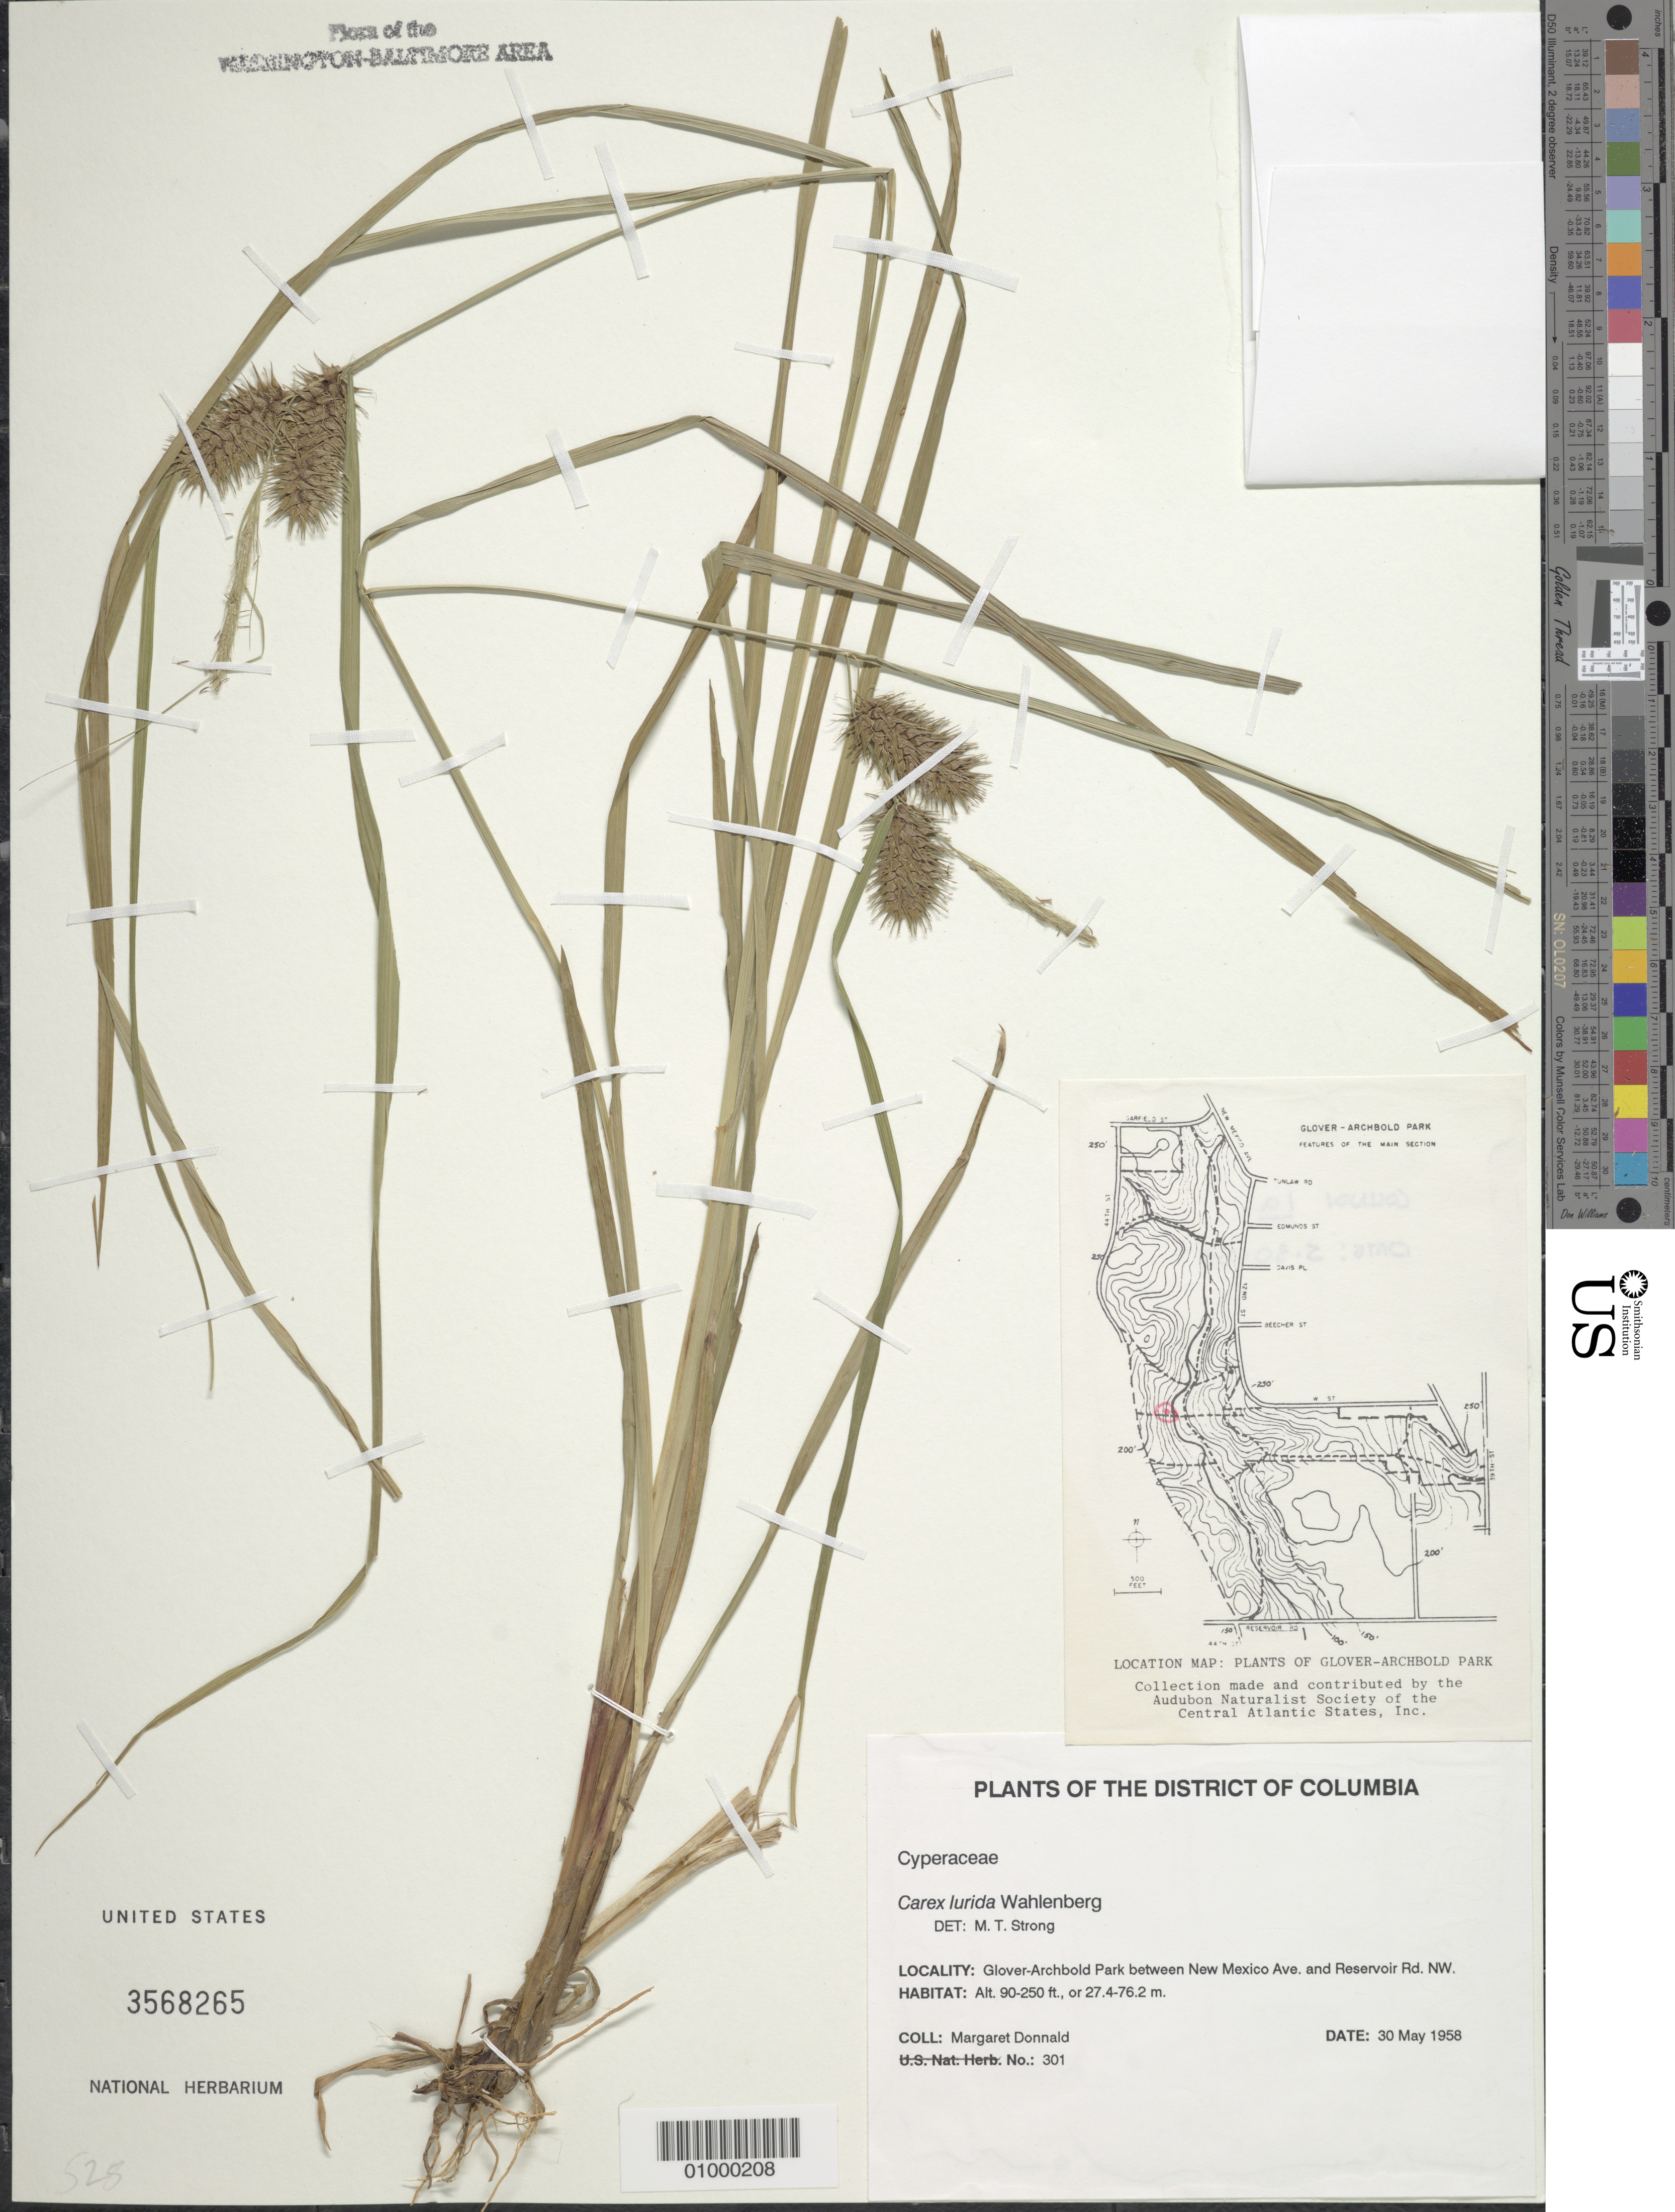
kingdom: Plantae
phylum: Tracheophyta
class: Liliopsida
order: Poales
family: Cyperaceae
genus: Carex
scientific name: Carex lurida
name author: Wahlenb.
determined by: Strong, M. T., (US), Smithsonian Institution - National Museum of Natural History (UNITED STATES)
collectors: M. Donnald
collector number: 301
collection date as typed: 30 May 1958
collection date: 1958-05-30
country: United States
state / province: District of Columbia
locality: Glover-Archbold Park between New Mexico Avenue and Reservoir Road NW.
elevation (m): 27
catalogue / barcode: US 3568265